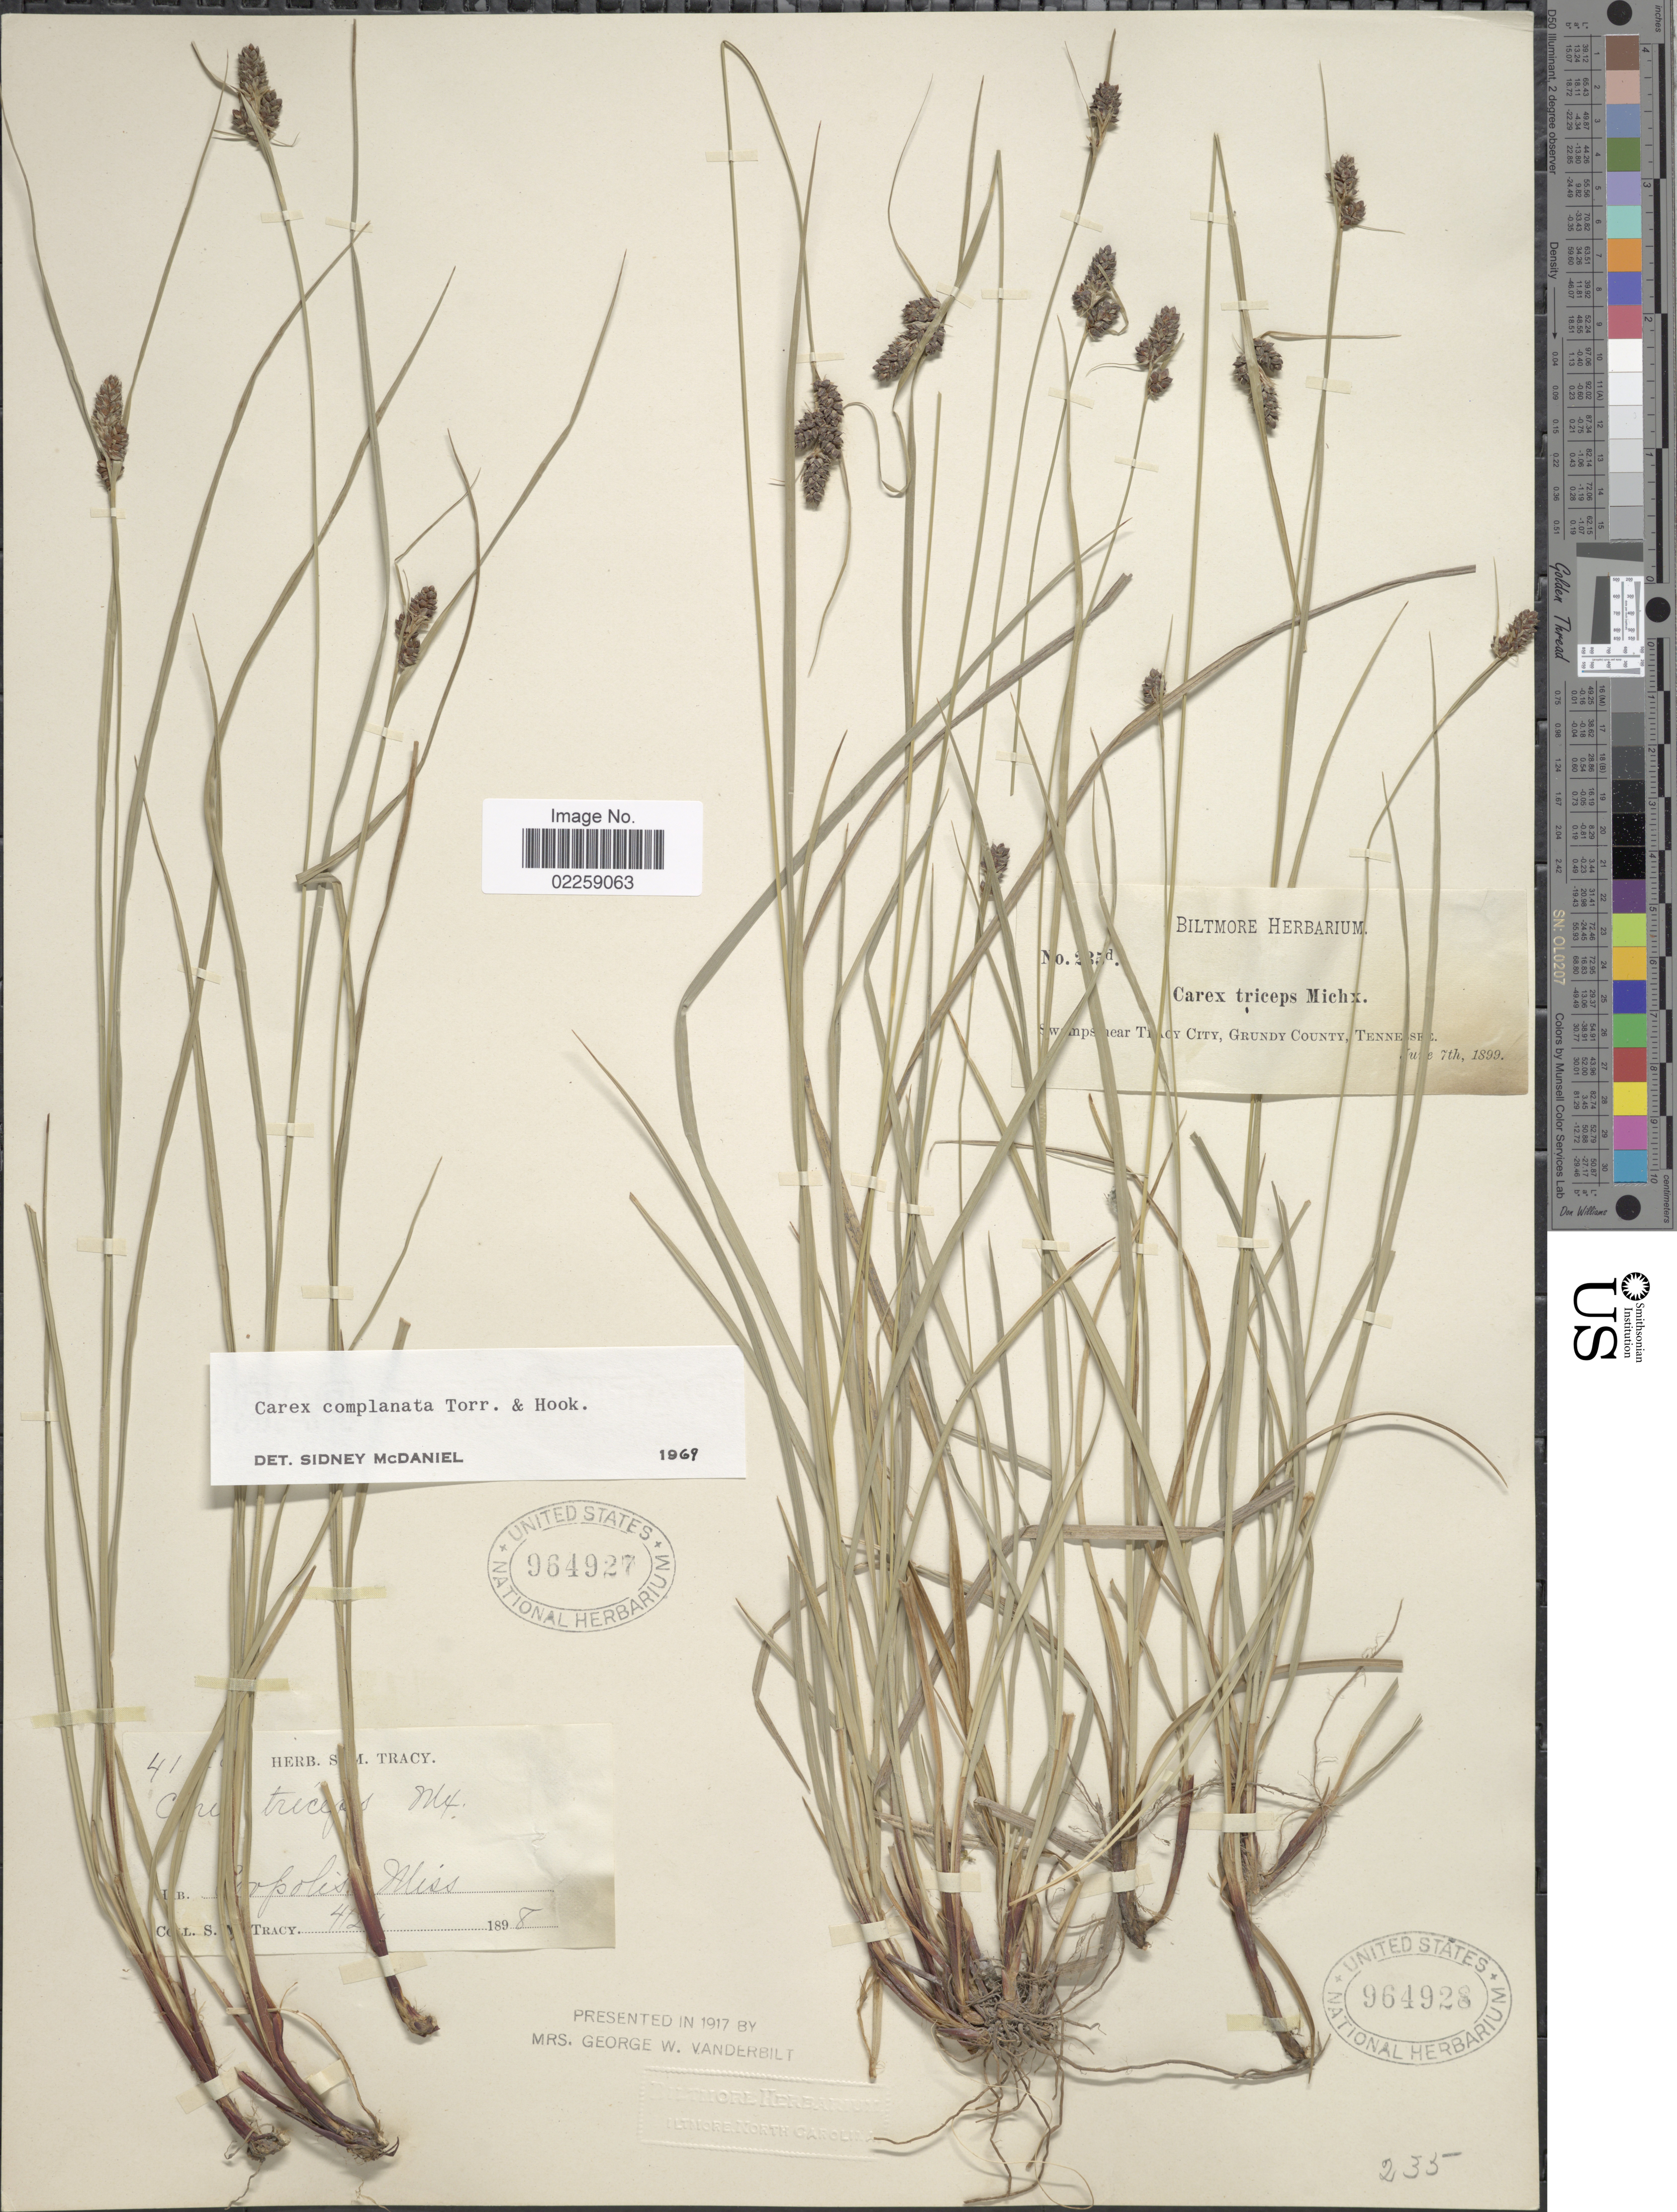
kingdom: Plantae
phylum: Tracheophyta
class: Liliopsida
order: Poales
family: Cyperaceae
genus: Carex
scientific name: Carex complanata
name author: Torr. & Hook.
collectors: S. M. Tracy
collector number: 41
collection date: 1898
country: United States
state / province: Mississippi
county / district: Harrison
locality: Coopolis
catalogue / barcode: US 964927